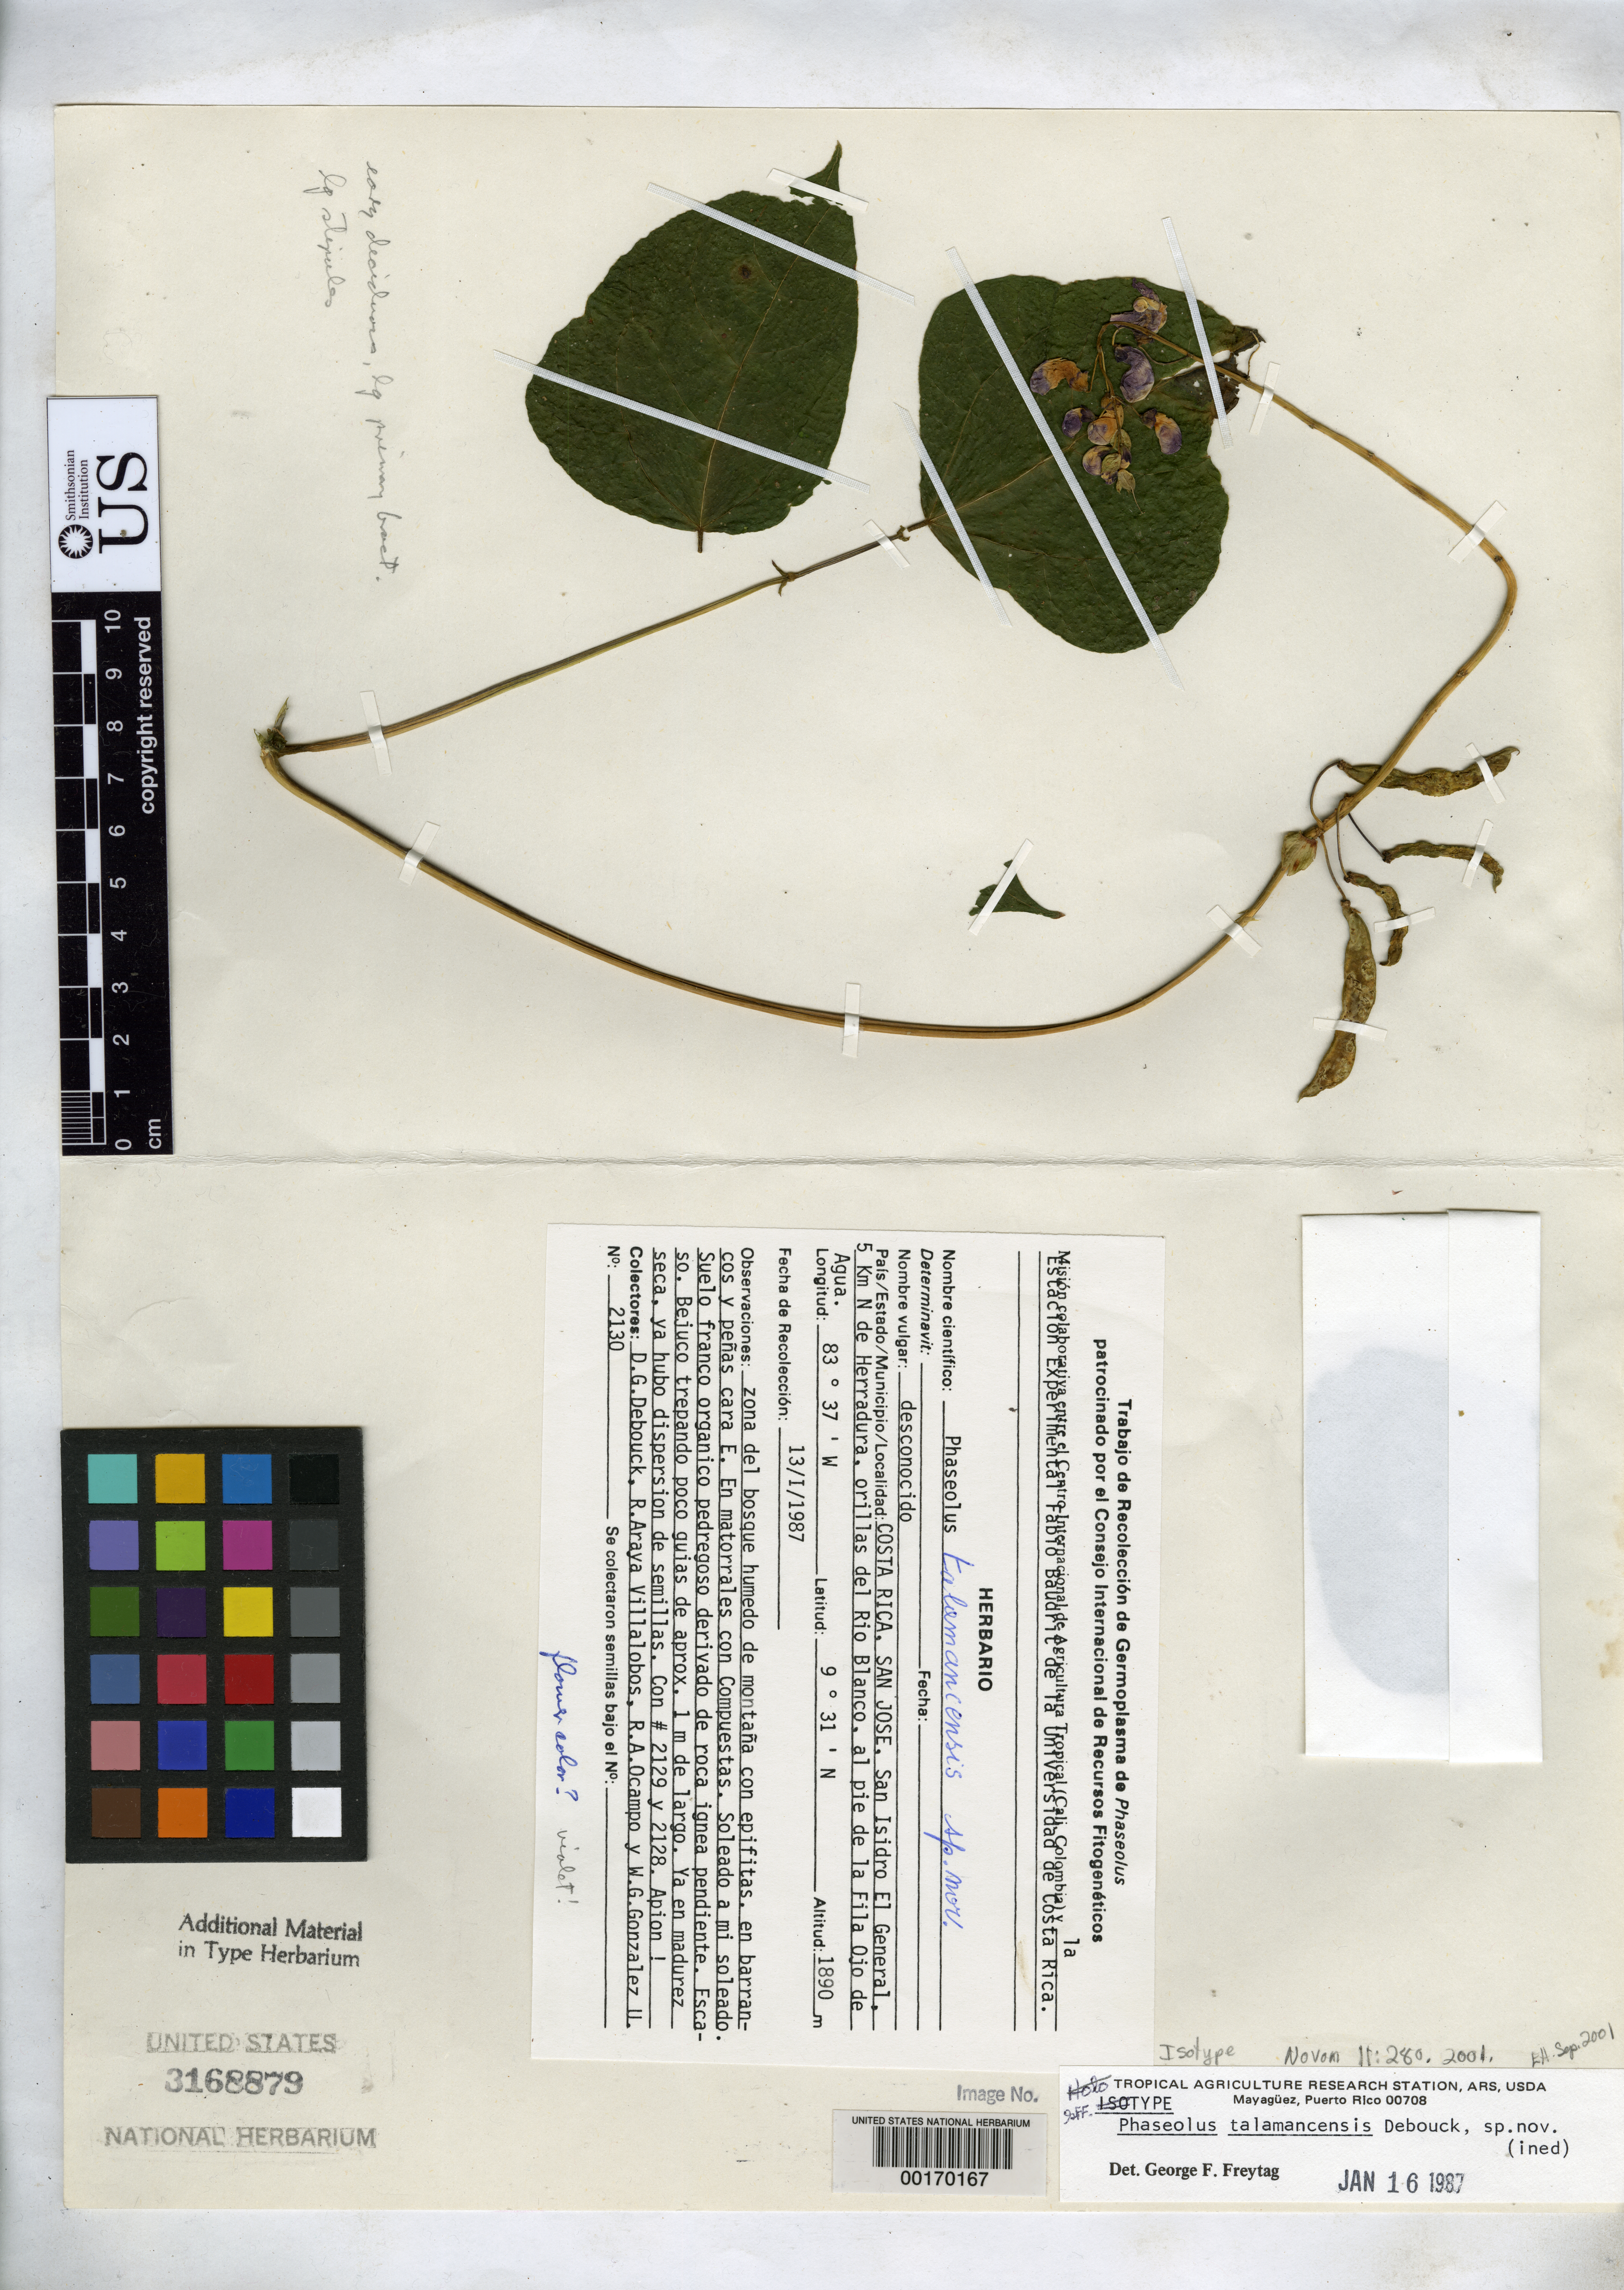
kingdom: Plantae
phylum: Tracheophyta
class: Magnoliopsida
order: Fabales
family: Fabaceae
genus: Phaseolus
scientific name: Phaseolus talamancensis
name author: Debouck & Torres Gonz.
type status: Isotype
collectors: D. Debouck, R. Villalobos, R. Ocampo & W. Gonzalez-U.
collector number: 2130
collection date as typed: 13 Jan 1987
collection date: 1987-01-13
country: Costa Rica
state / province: San José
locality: San Isidro El General, 5 km N of Herradura, banks of Rio Blanco, foot of Fila Ojo de Agua.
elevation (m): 1890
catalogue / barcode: US 3168879